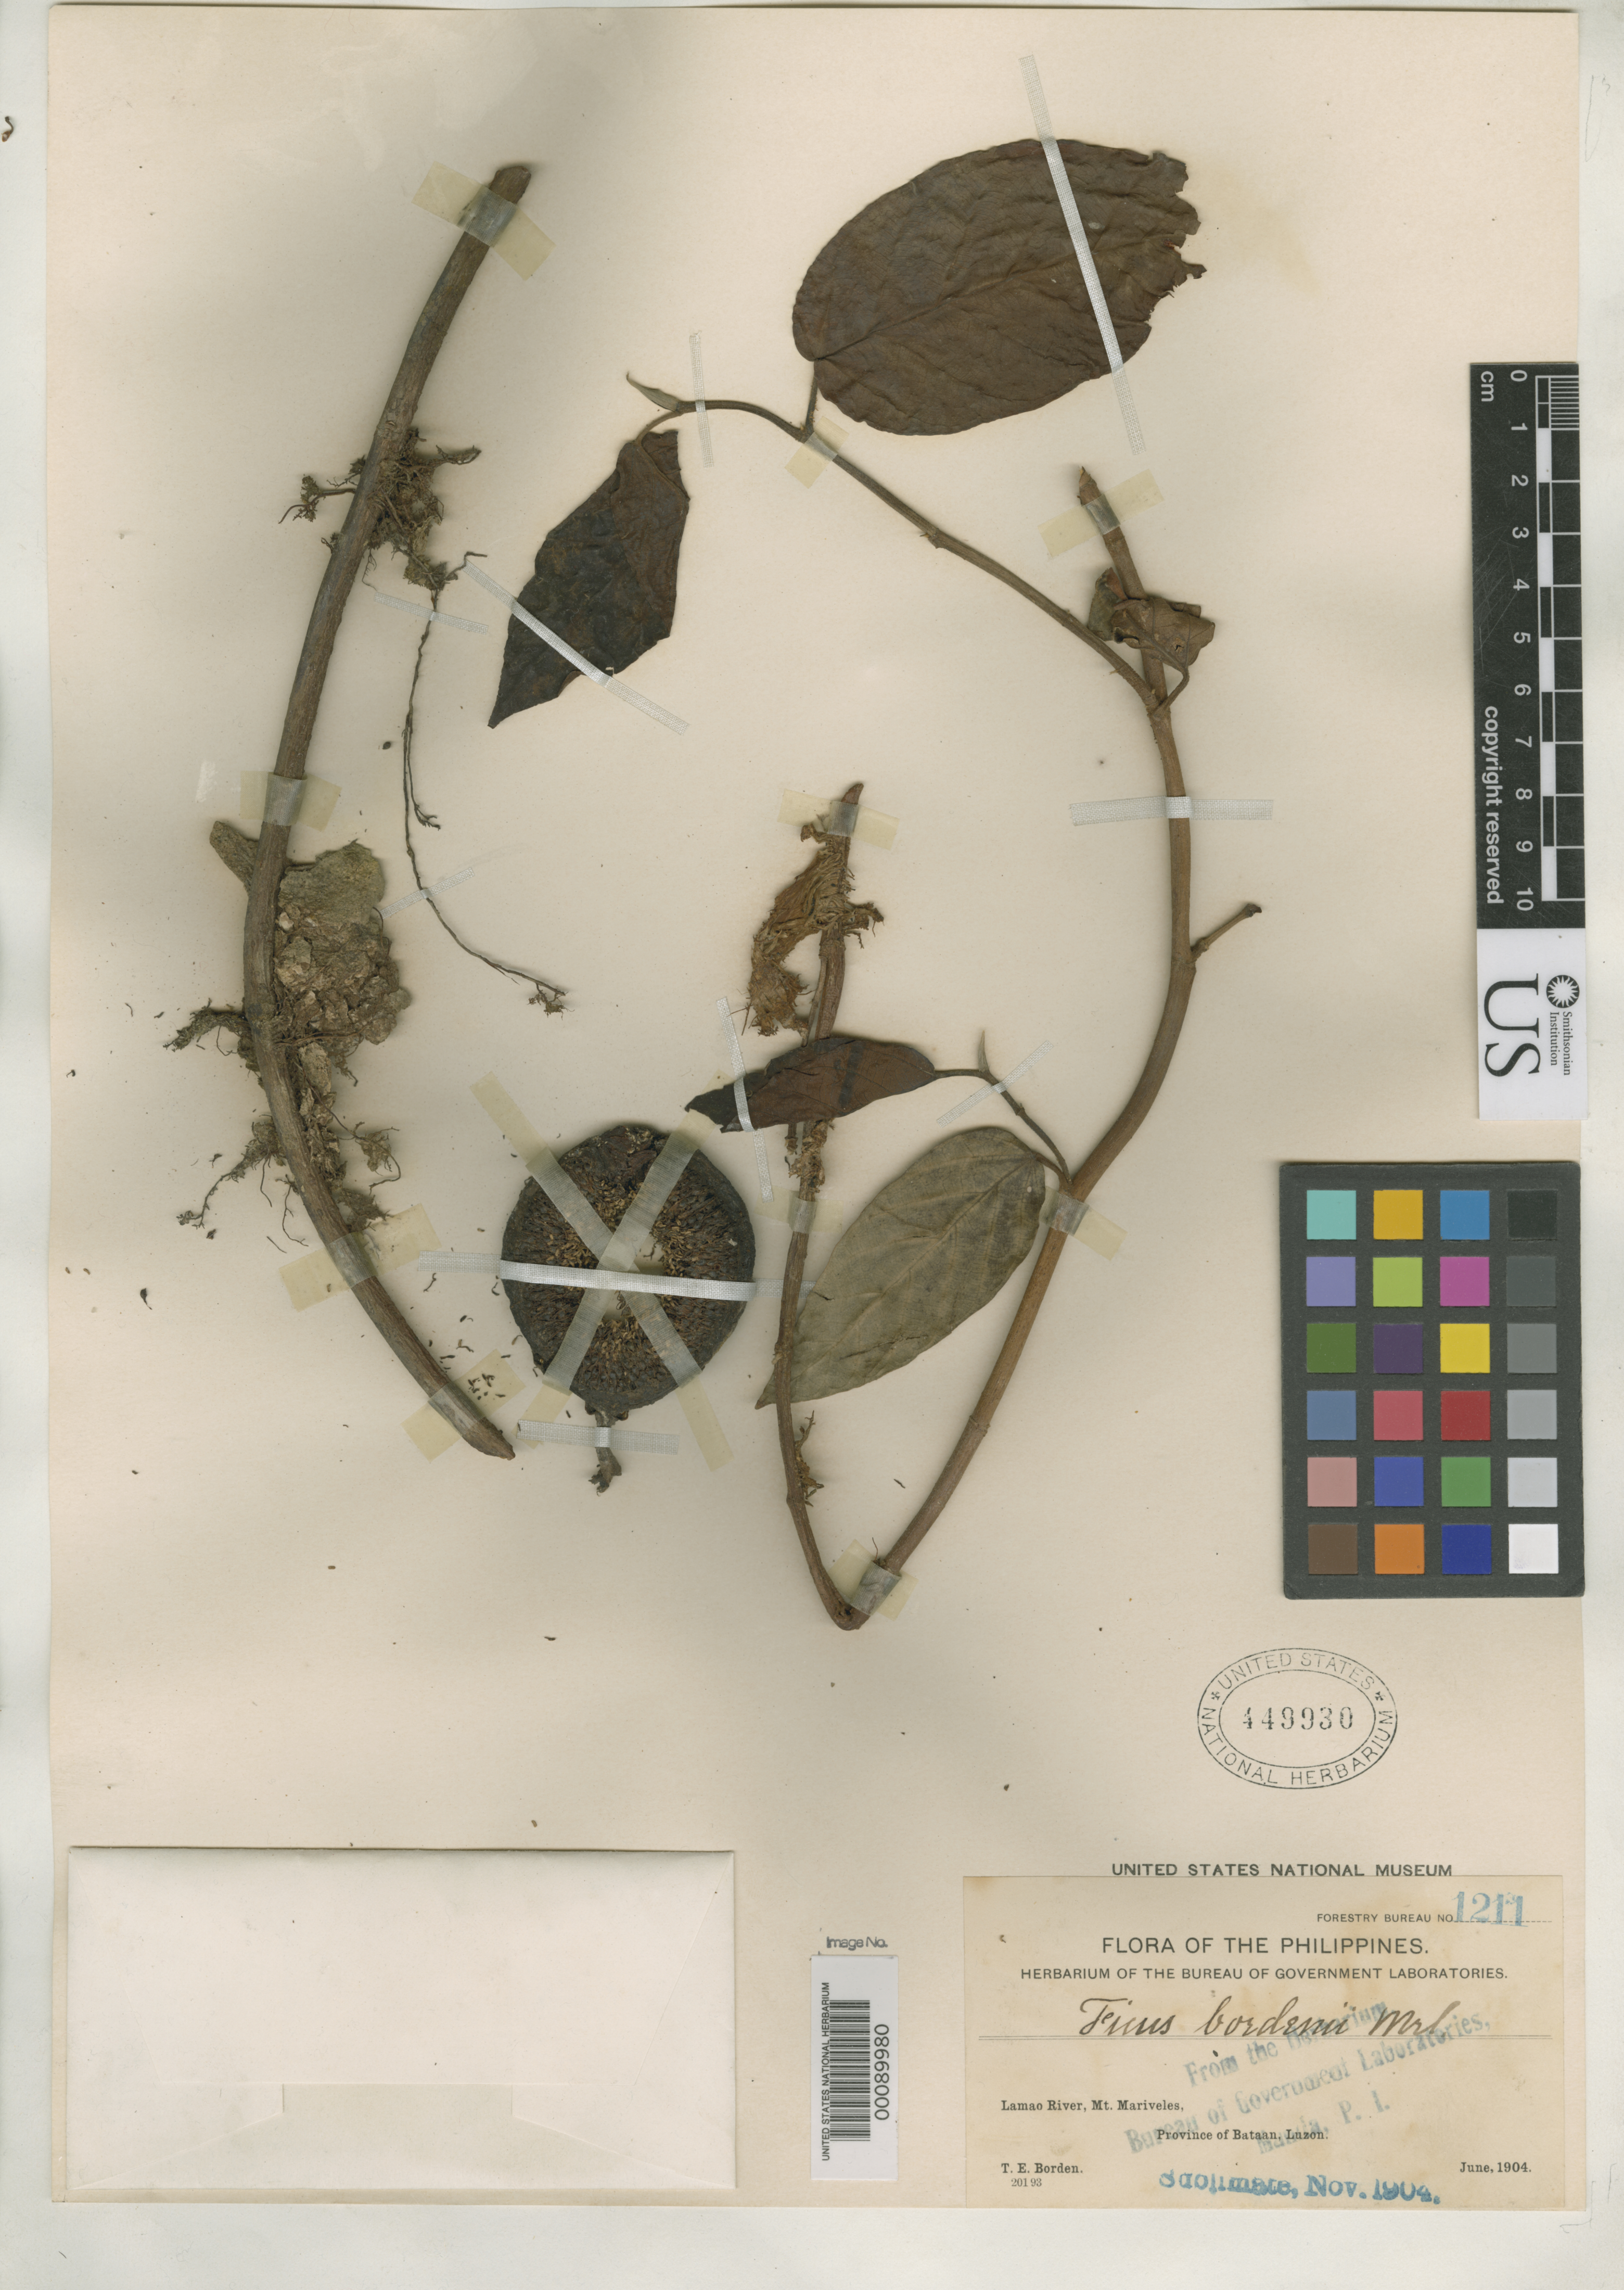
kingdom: Plantae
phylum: Tracheophyta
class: Magnoliopsida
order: Rosales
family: Moraceae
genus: Ficus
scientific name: Ficus bordeni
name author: Merr.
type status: Isotype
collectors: T. E. Borden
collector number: Bur. Sci. 1211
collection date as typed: Jun 1904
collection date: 1904-06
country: Philippines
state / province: Central Luzon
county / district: Bataan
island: Luzon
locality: Lamao River.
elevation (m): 650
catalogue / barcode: US 449930